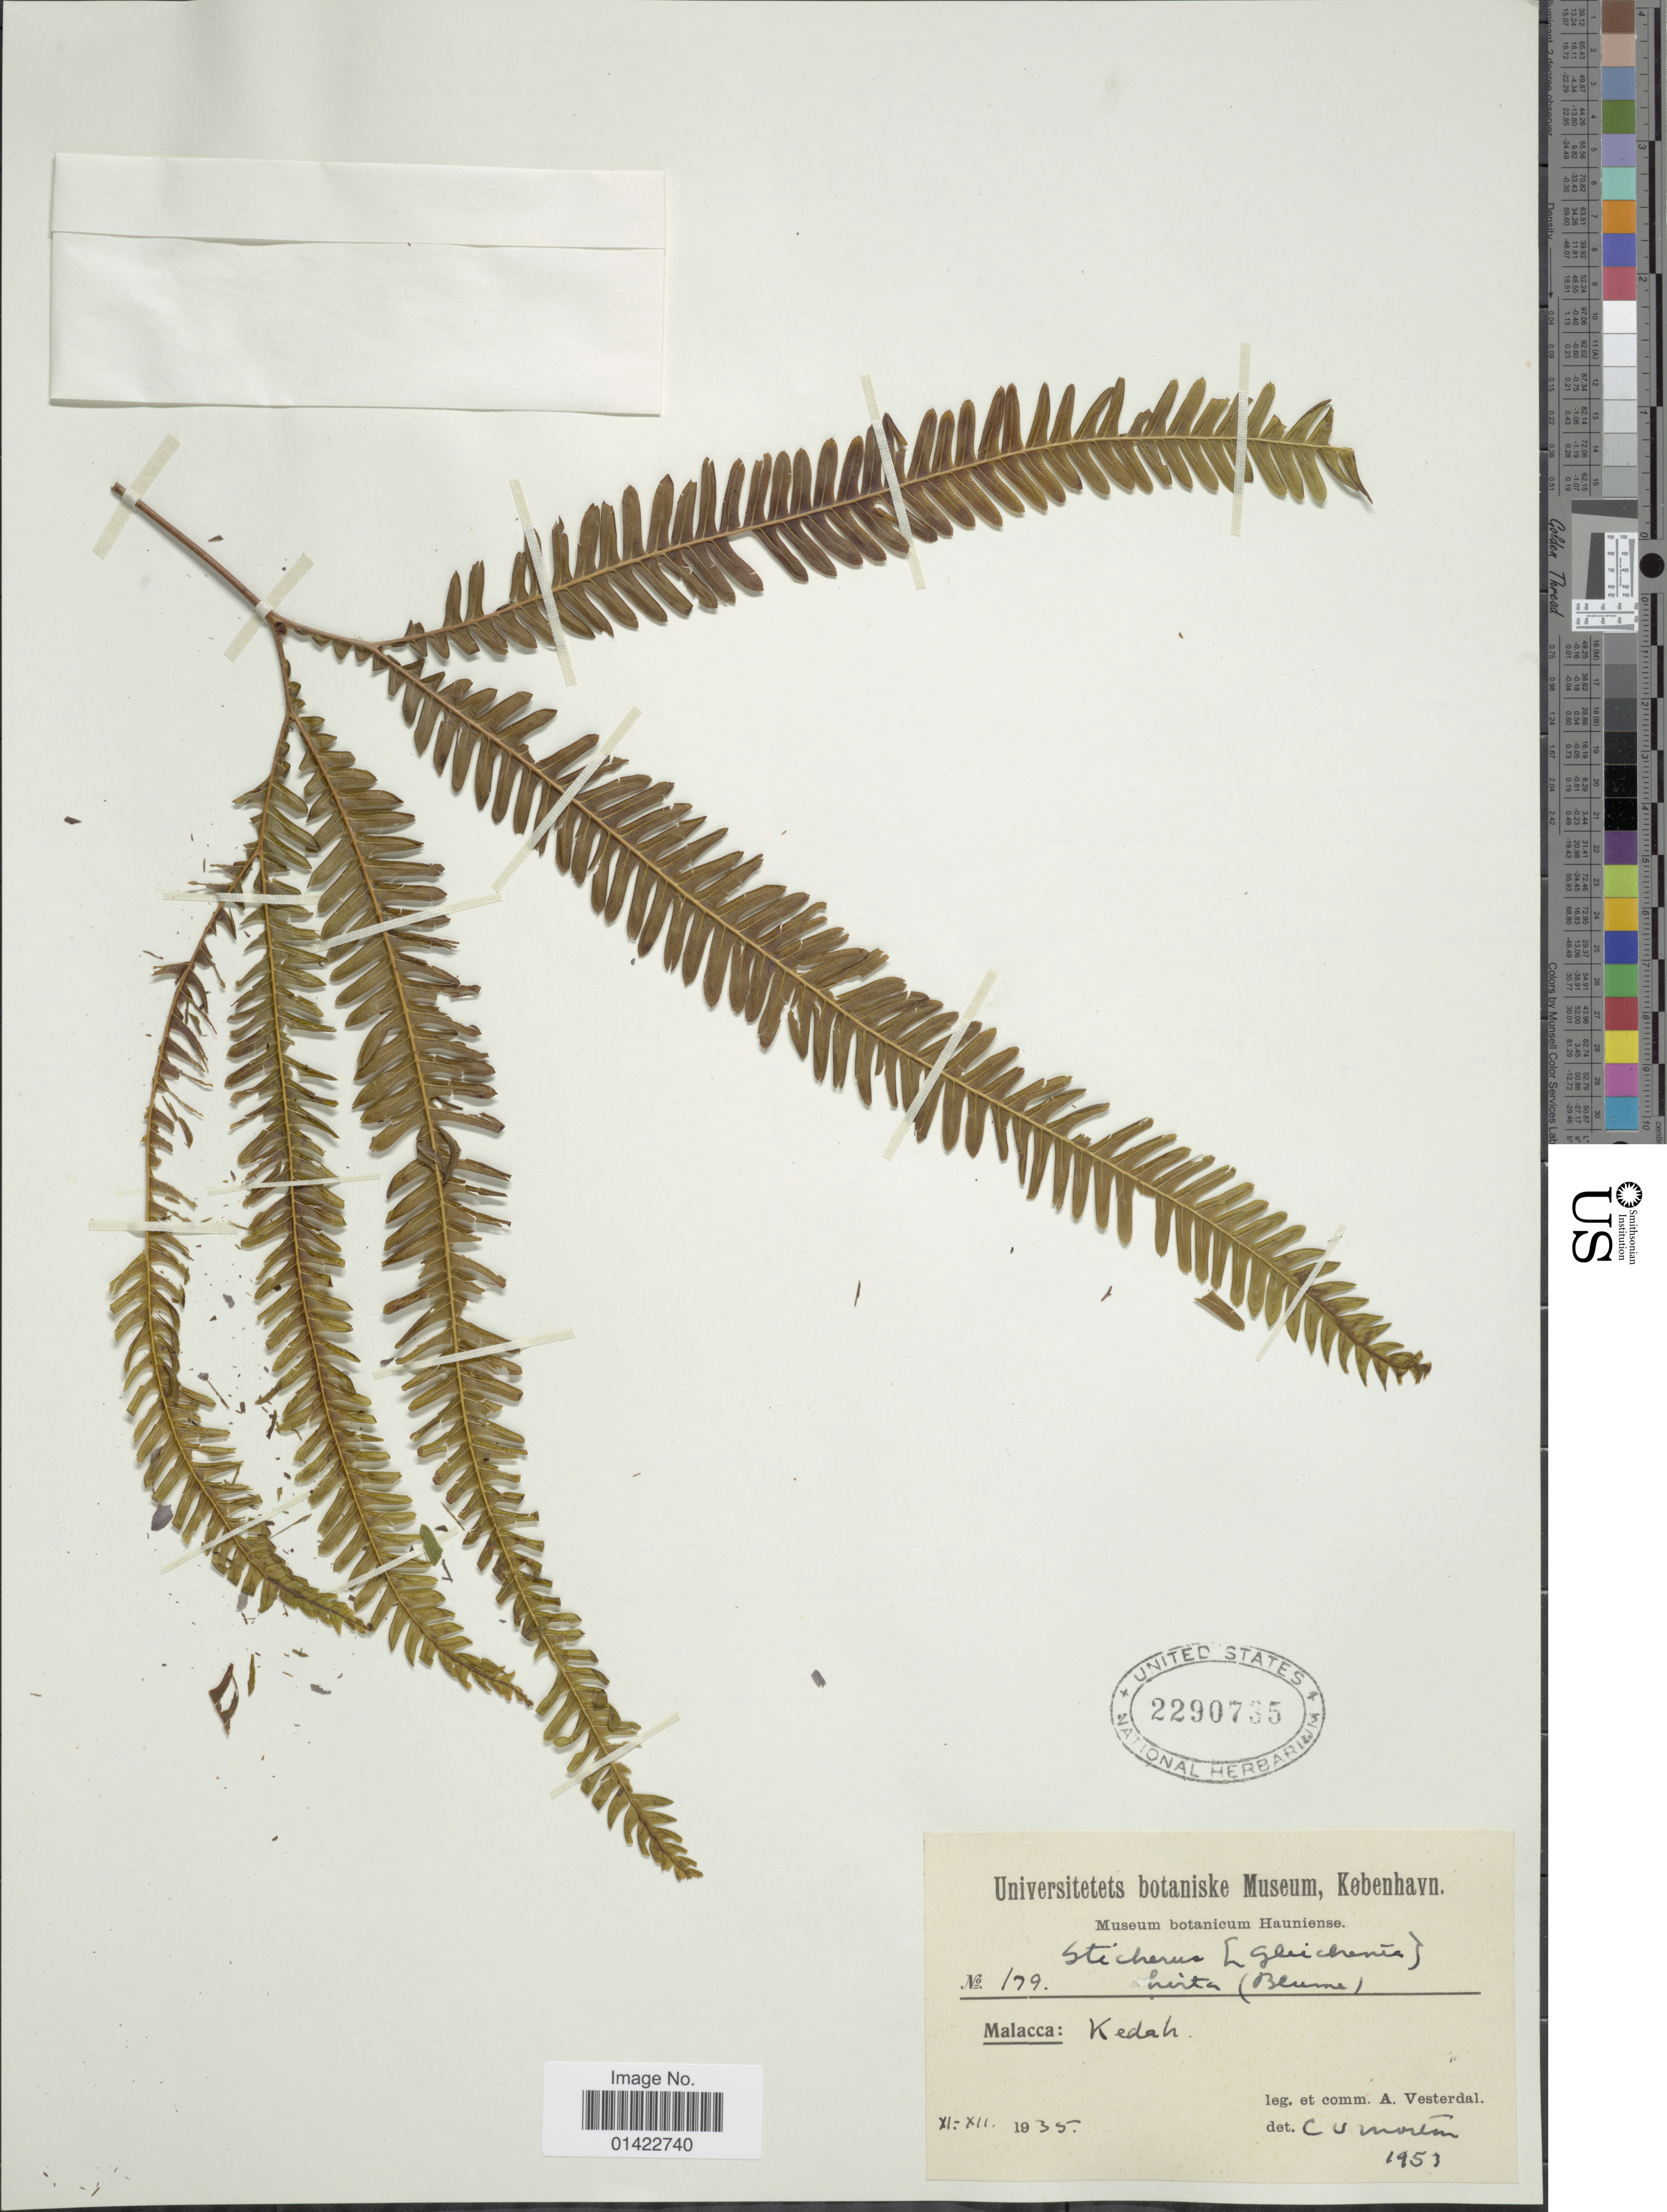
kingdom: Plantae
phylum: Tracheophyta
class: Polypodiopsida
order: Gleicheniales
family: Gleicheniaceae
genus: Sticherus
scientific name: Sticherus hirtus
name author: (Blume) Ching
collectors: A. Vesterdal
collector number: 179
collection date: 1935-11/1935-12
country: Malaysia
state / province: Kedah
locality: Malacca.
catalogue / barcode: US 2290735